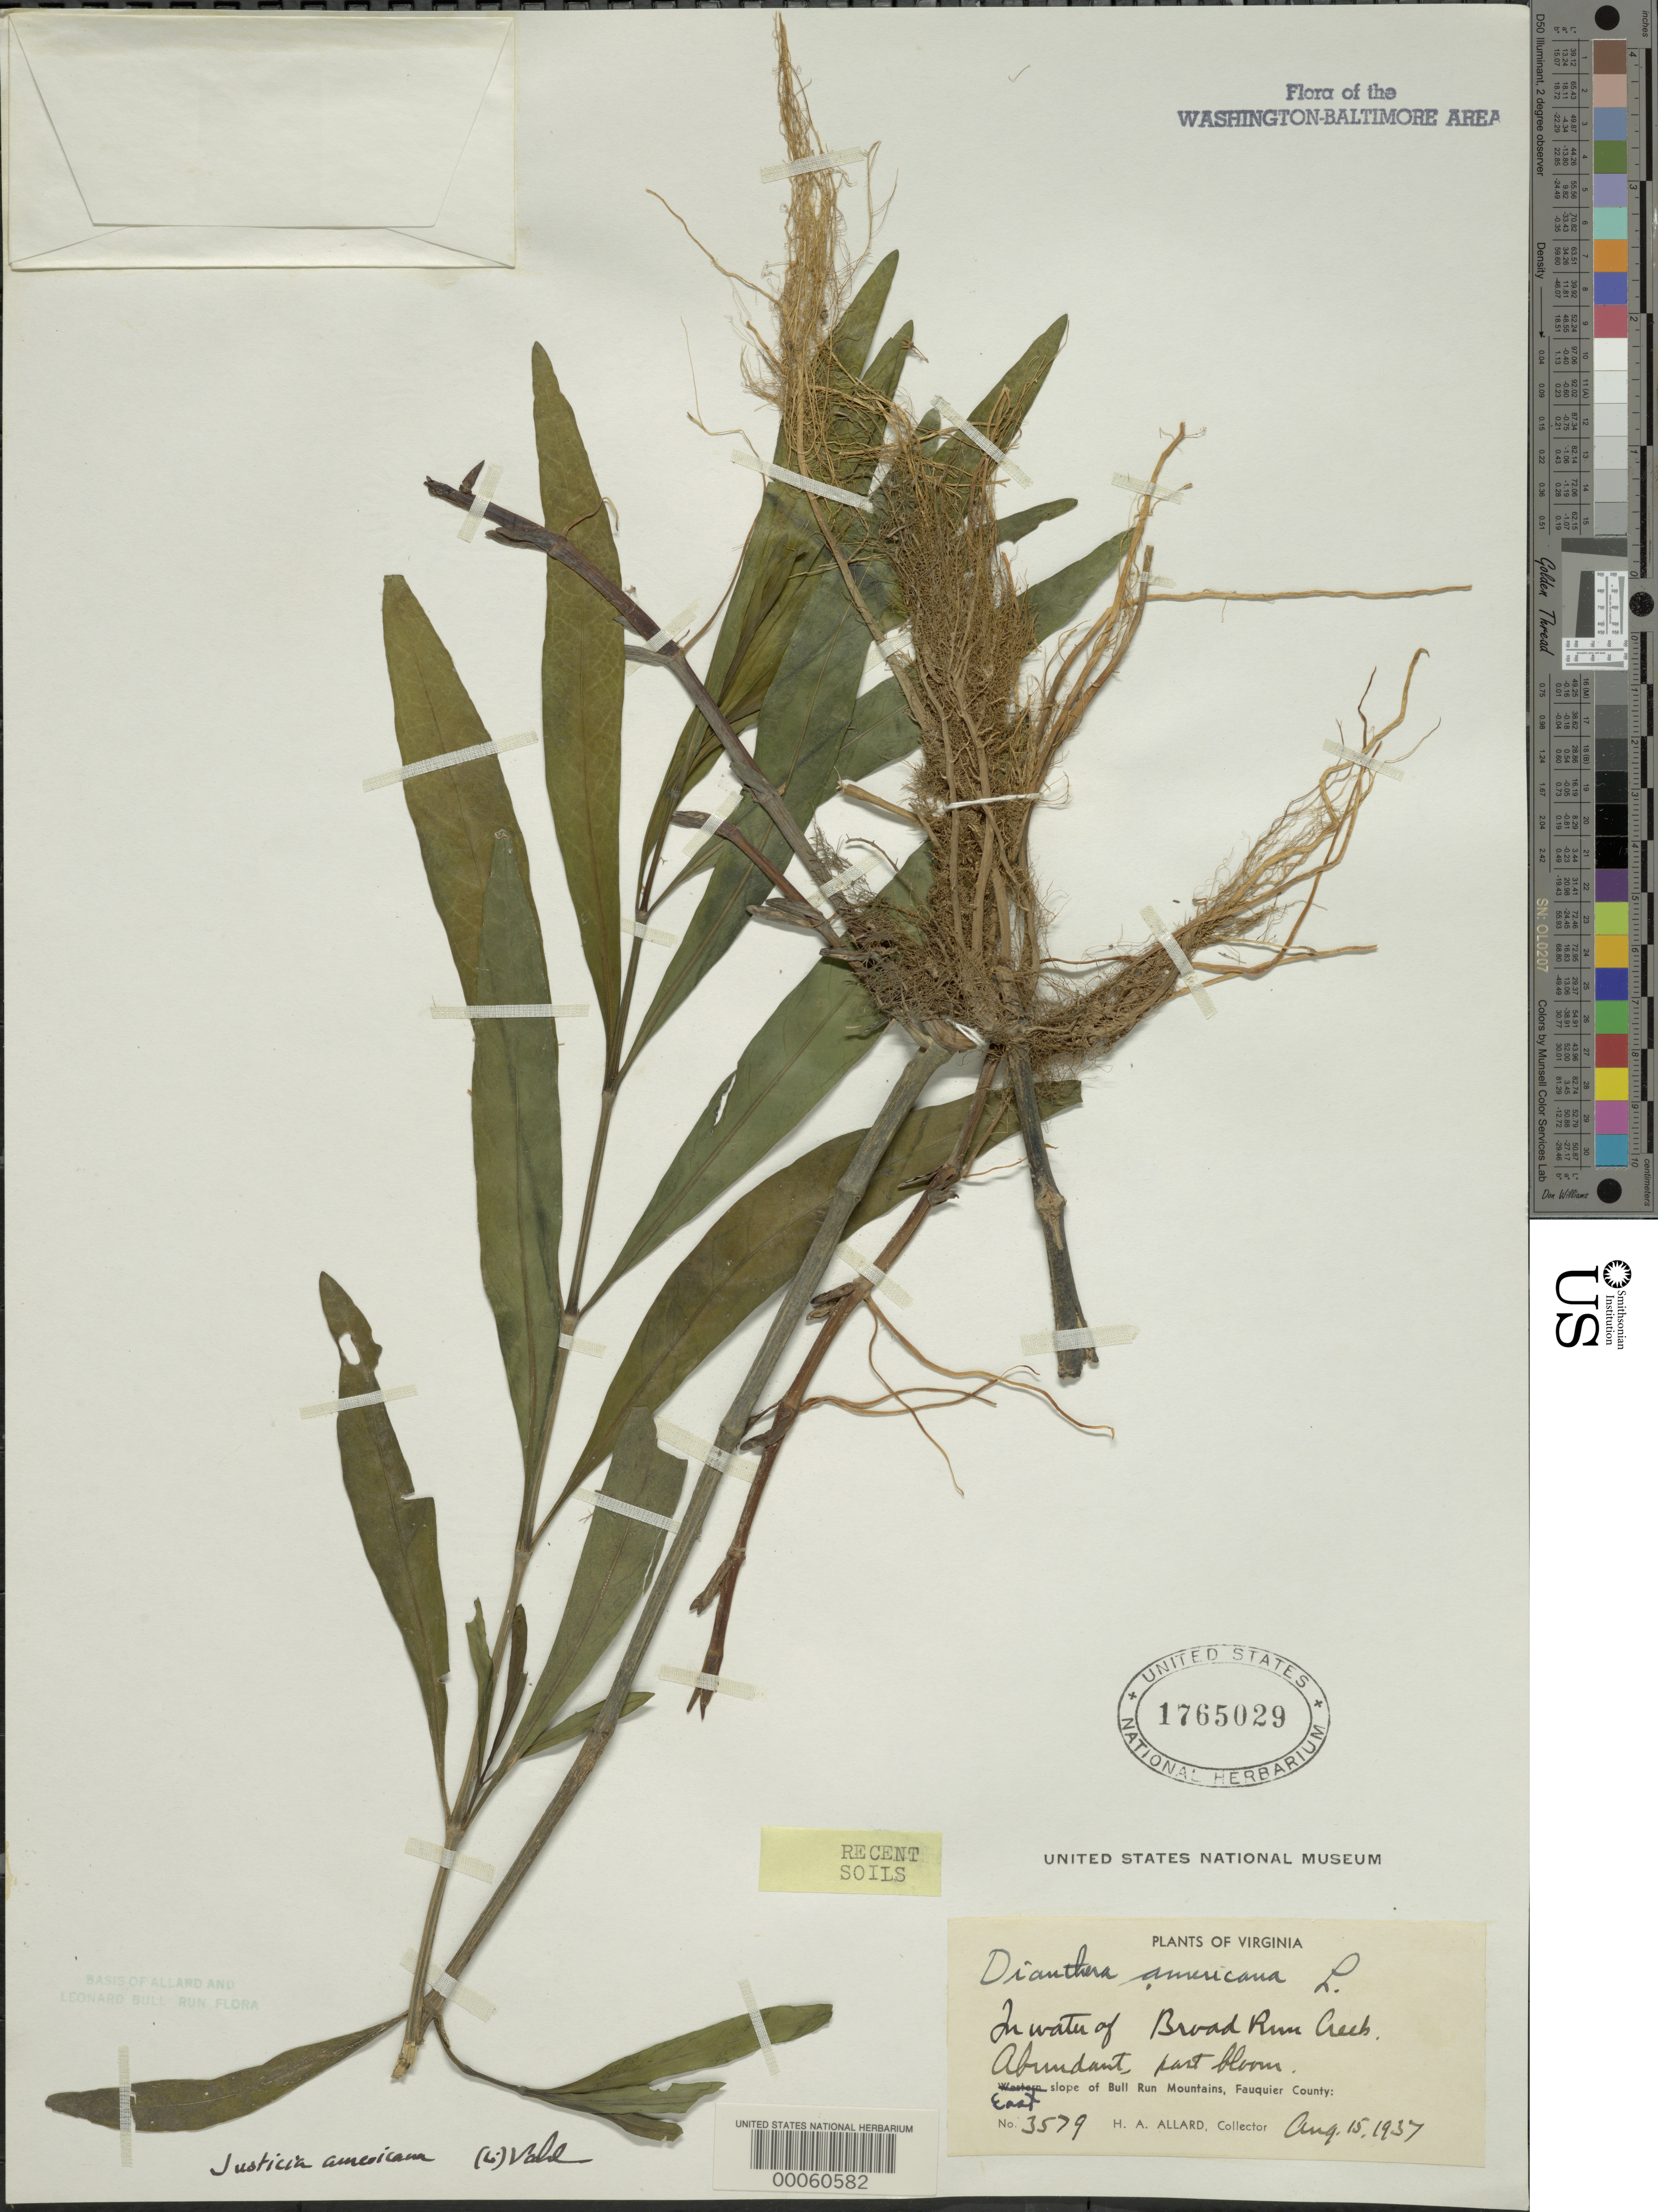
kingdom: Plantae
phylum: Tracheophyta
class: Magnoliopsida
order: Lamiales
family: Acanthaceae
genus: Justicia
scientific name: Justicia americana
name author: (L.) Vahl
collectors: H. A. Allard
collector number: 3579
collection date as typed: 15 Aug 1937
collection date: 1937-08-15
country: United States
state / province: Virginia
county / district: Fauquier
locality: Broad Run Creek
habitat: In water of Broad Run Creek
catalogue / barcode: US 1765029